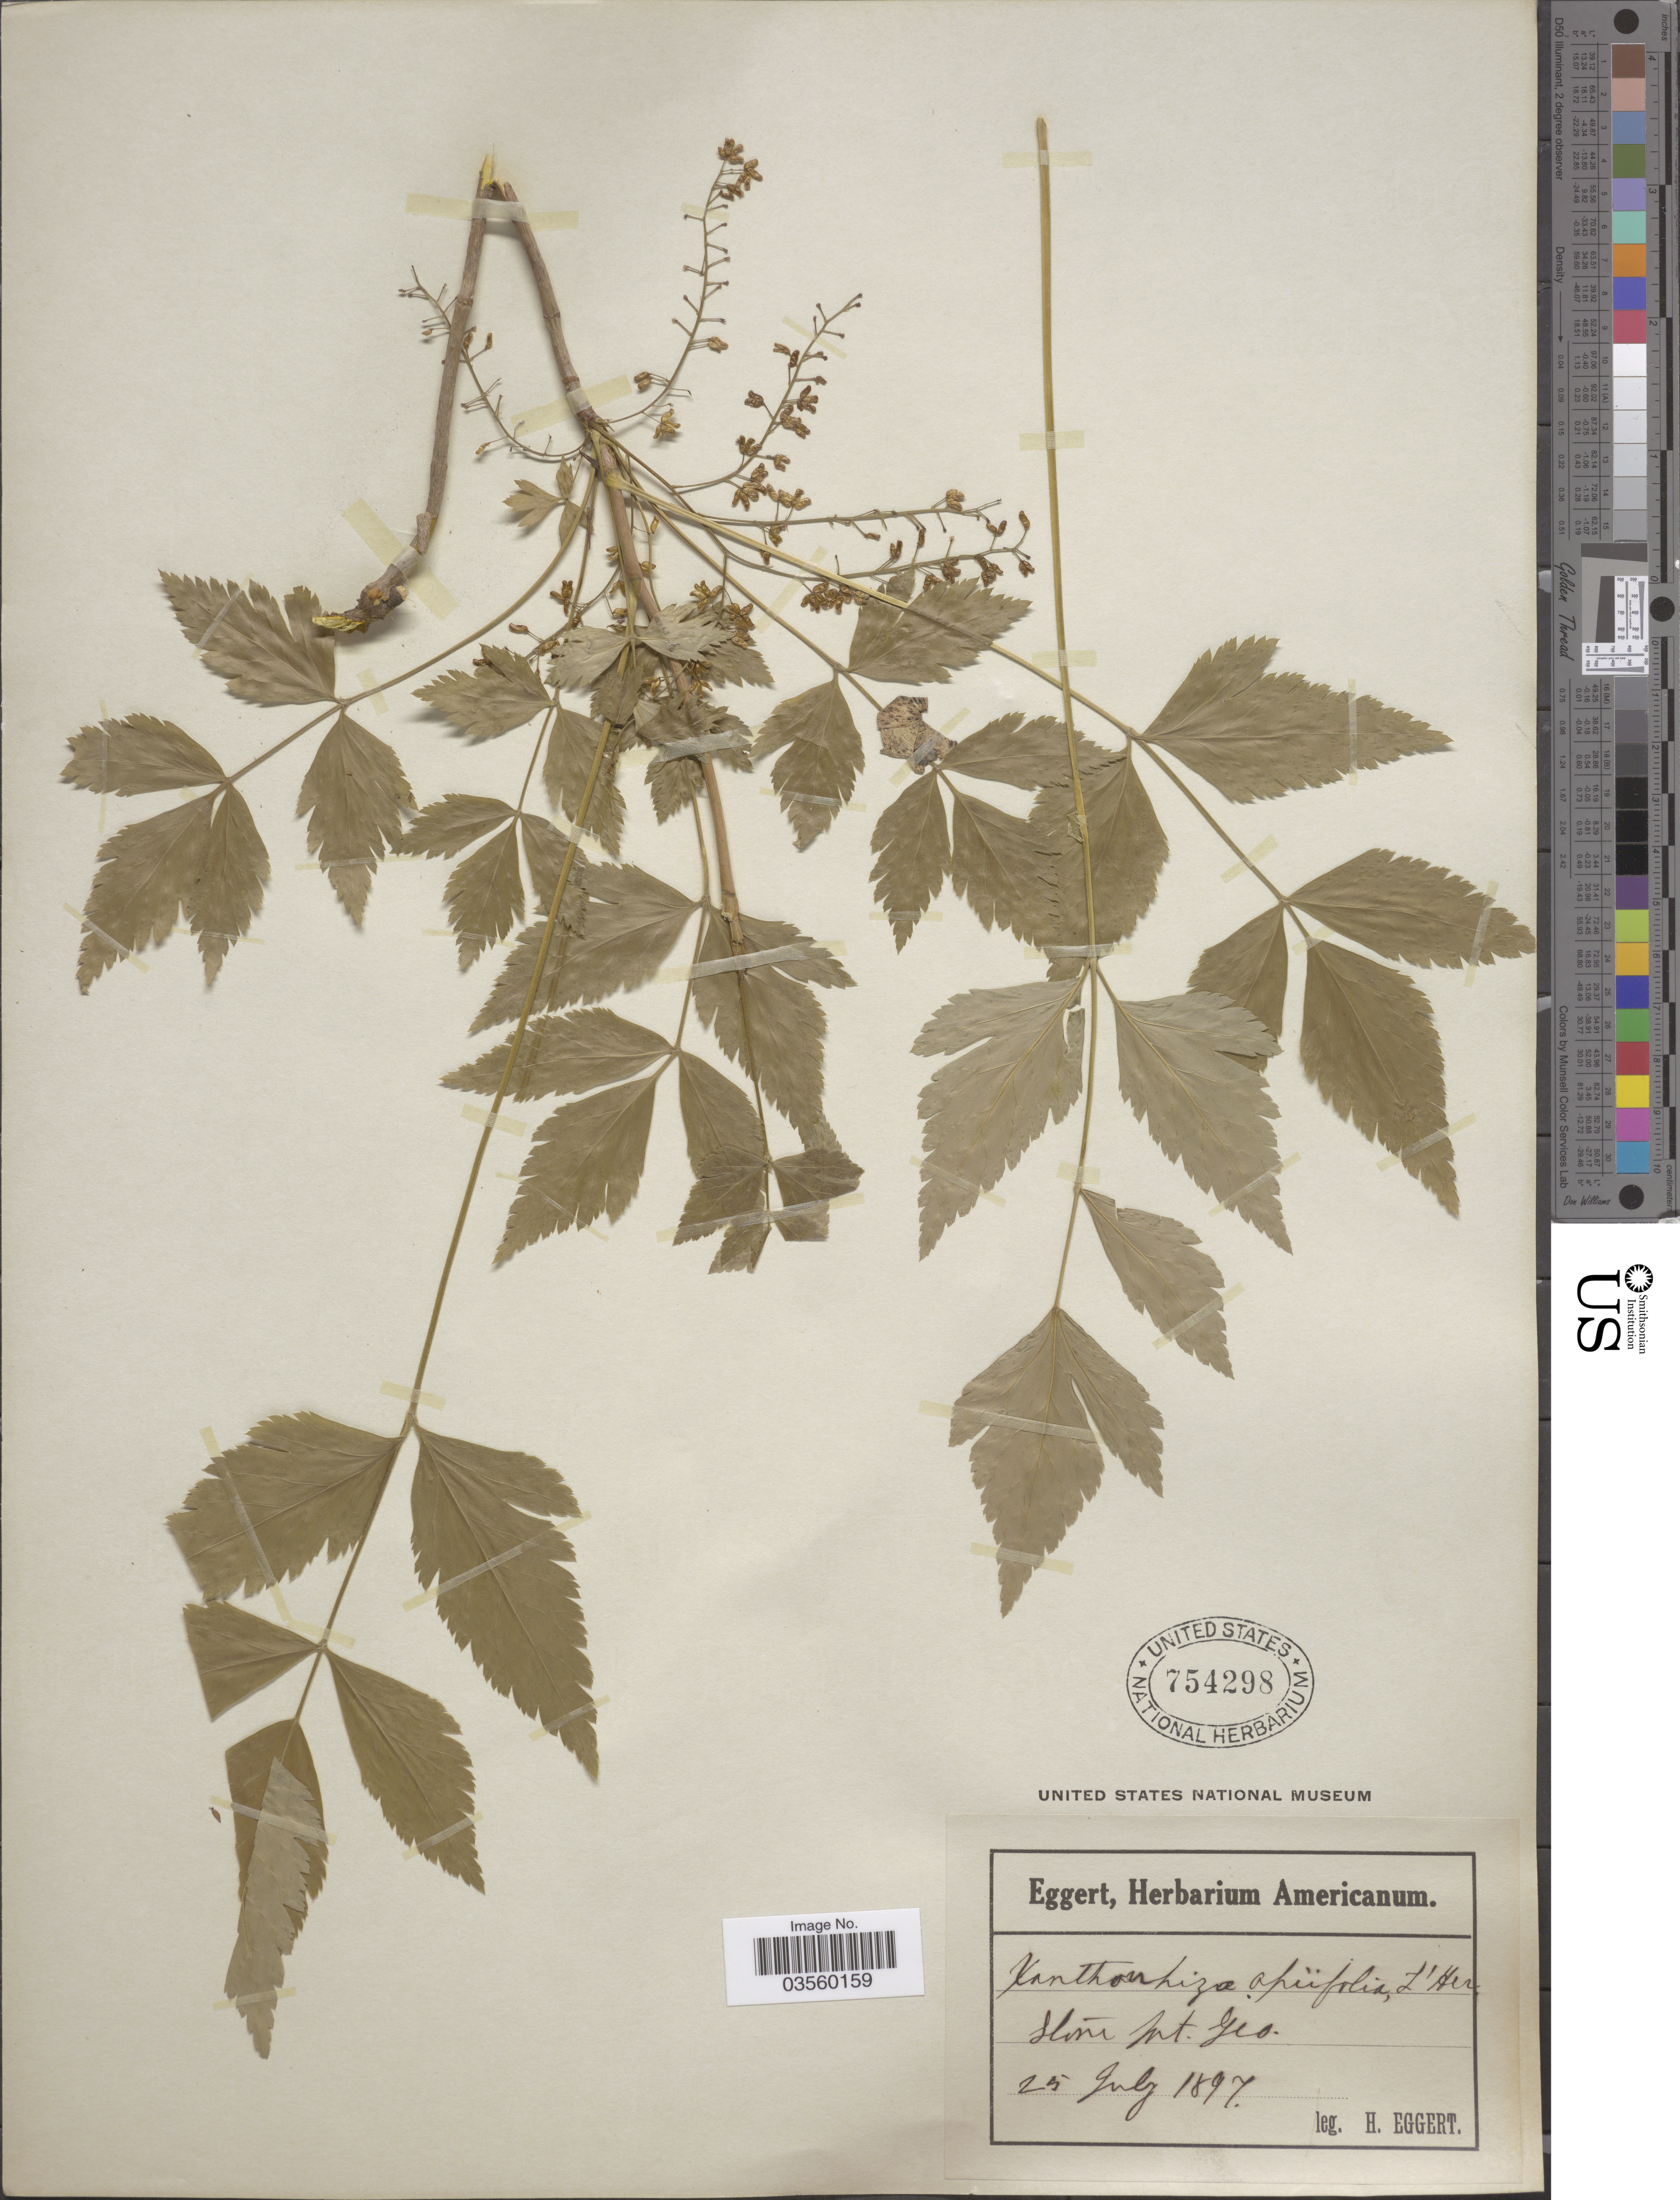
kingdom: Plantae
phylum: Tracheophyta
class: Magnoliopsida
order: Ranunculales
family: Ranunculaceae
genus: Xanthorhiza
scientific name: Xanthorhiza apiifolia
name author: L'Hér.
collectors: H. Eggert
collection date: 1897-07-25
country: United States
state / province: Georgia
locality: Stone Mt.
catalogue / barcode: US 754298